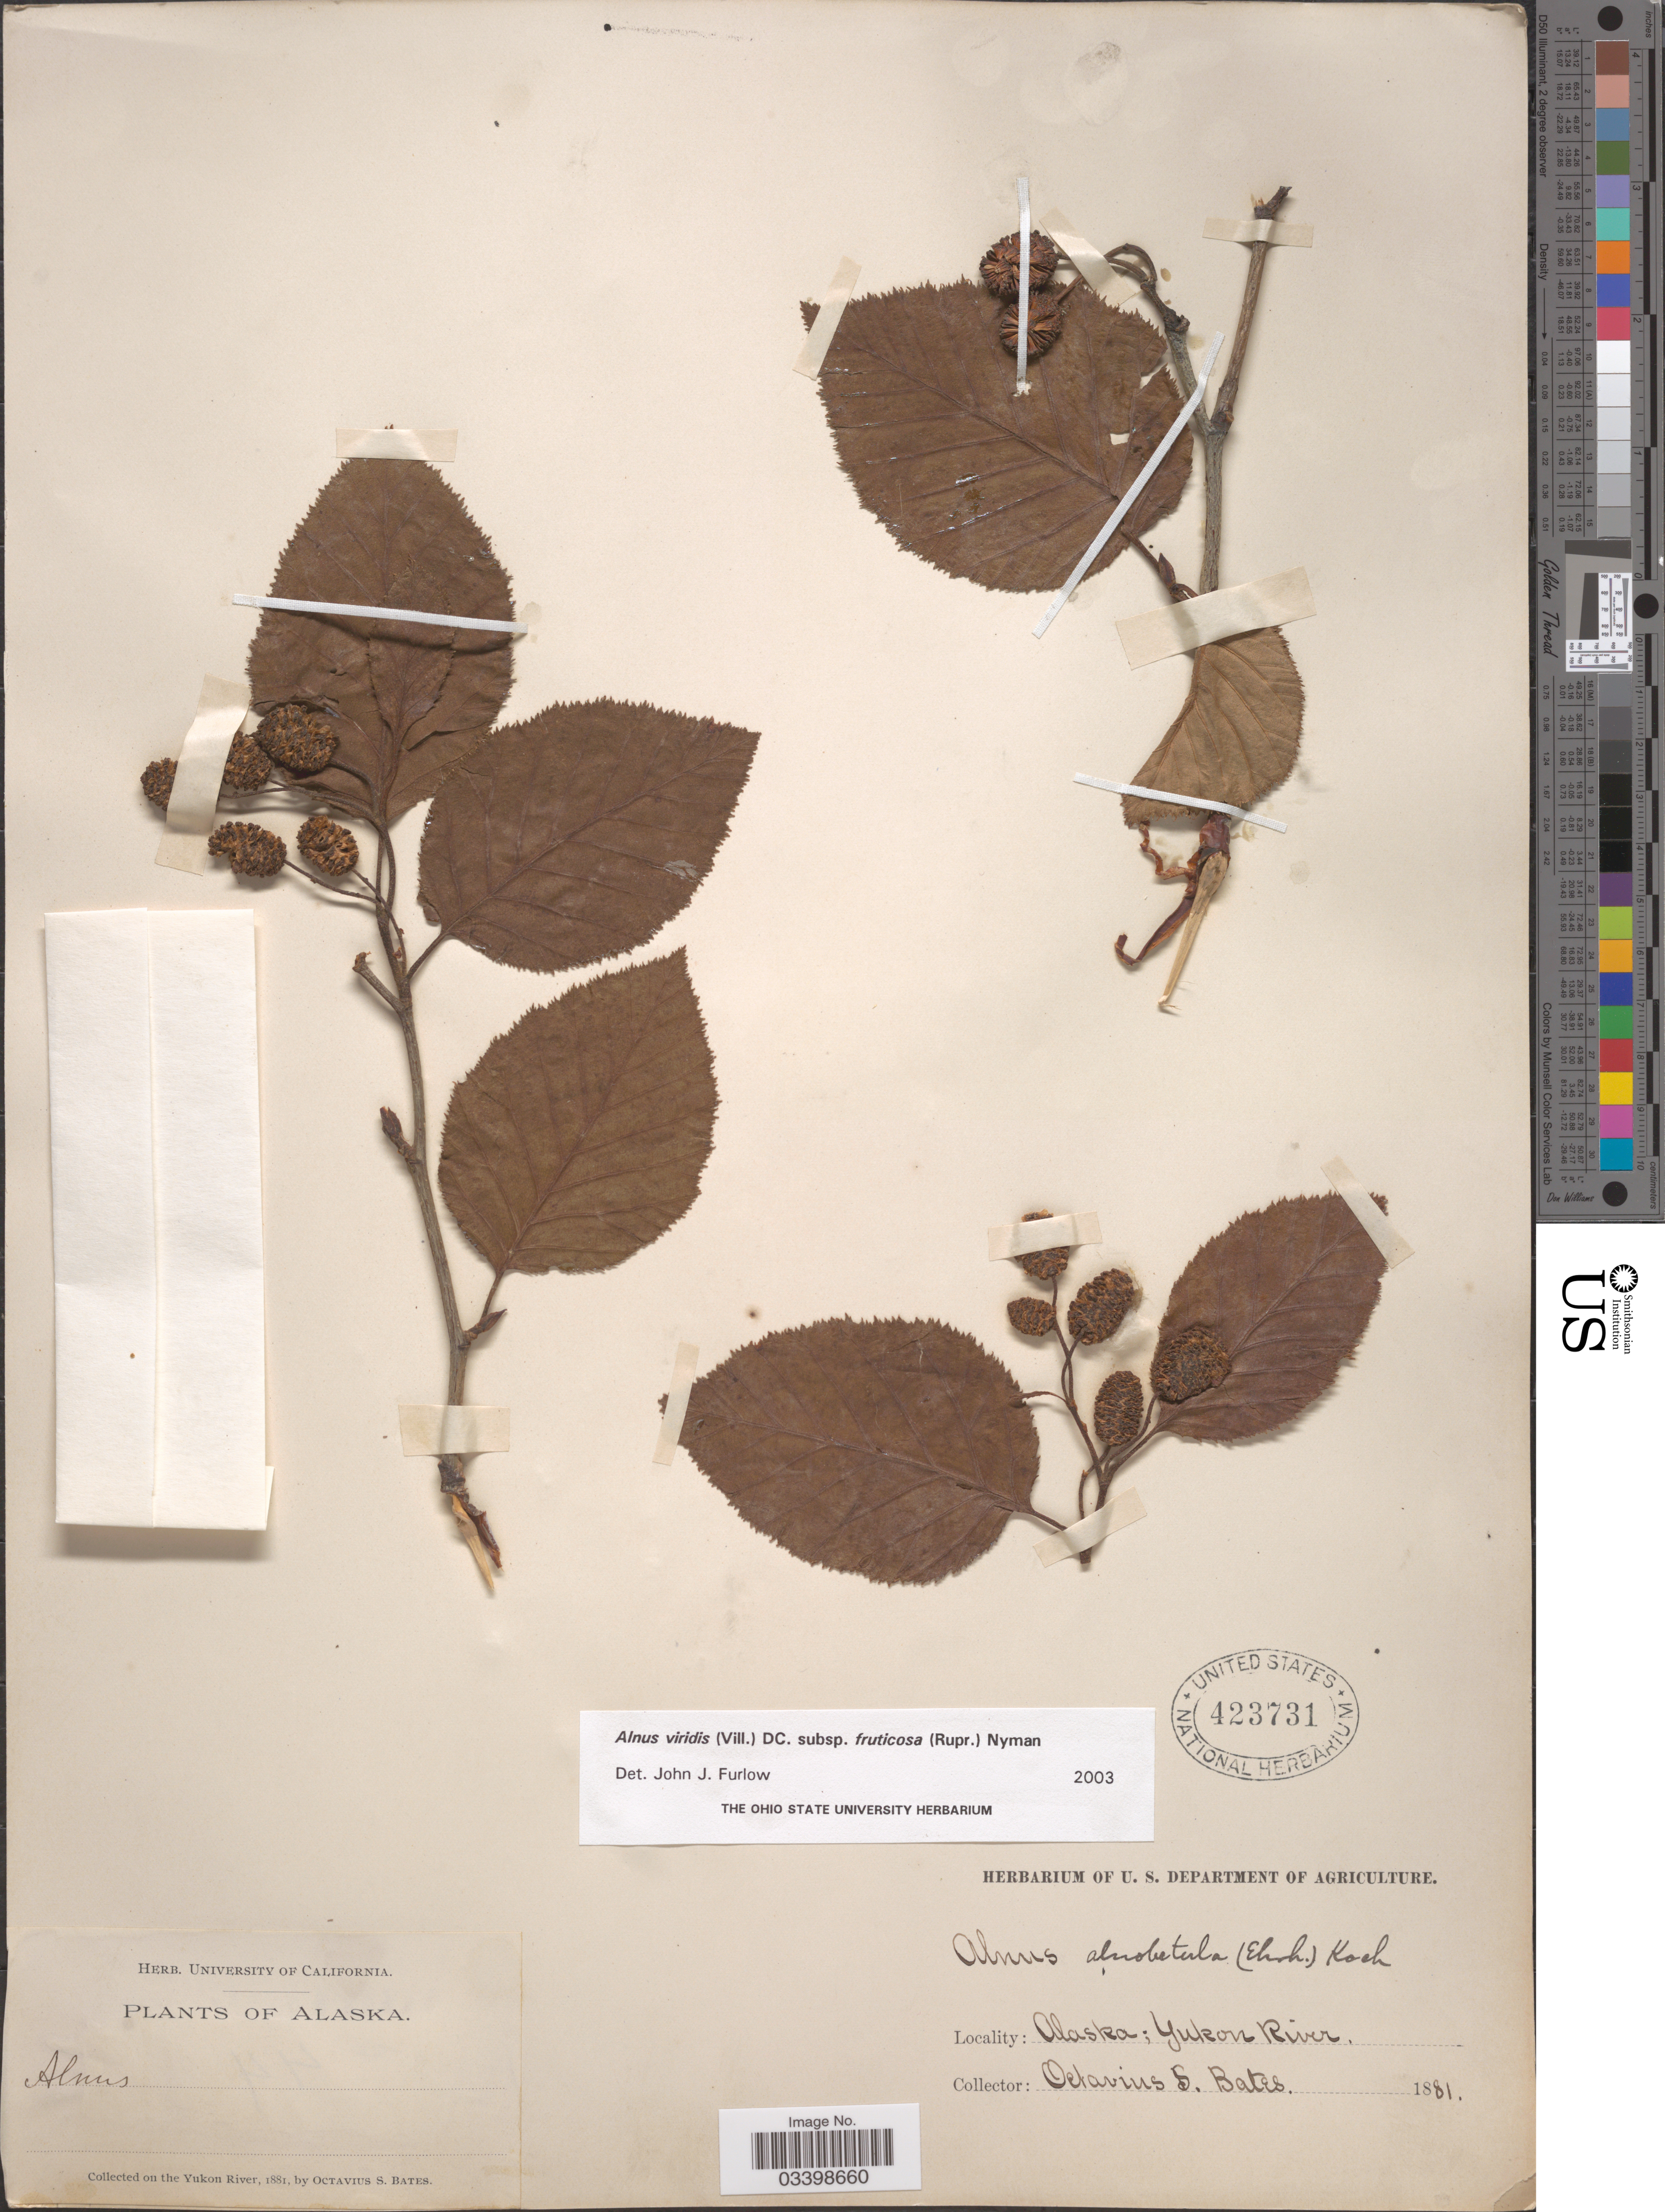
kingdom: Plantae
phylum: Tracheophyta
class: Magnoliopsida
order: Fagales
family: Betulaceae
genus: Alnus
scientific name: Alnus viridis subsp. fruticosa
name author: (Rupr.) Nyman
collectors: O. Bates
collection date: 1881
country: United States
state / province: Alaska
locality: Yukon River.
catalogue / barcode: US 423731